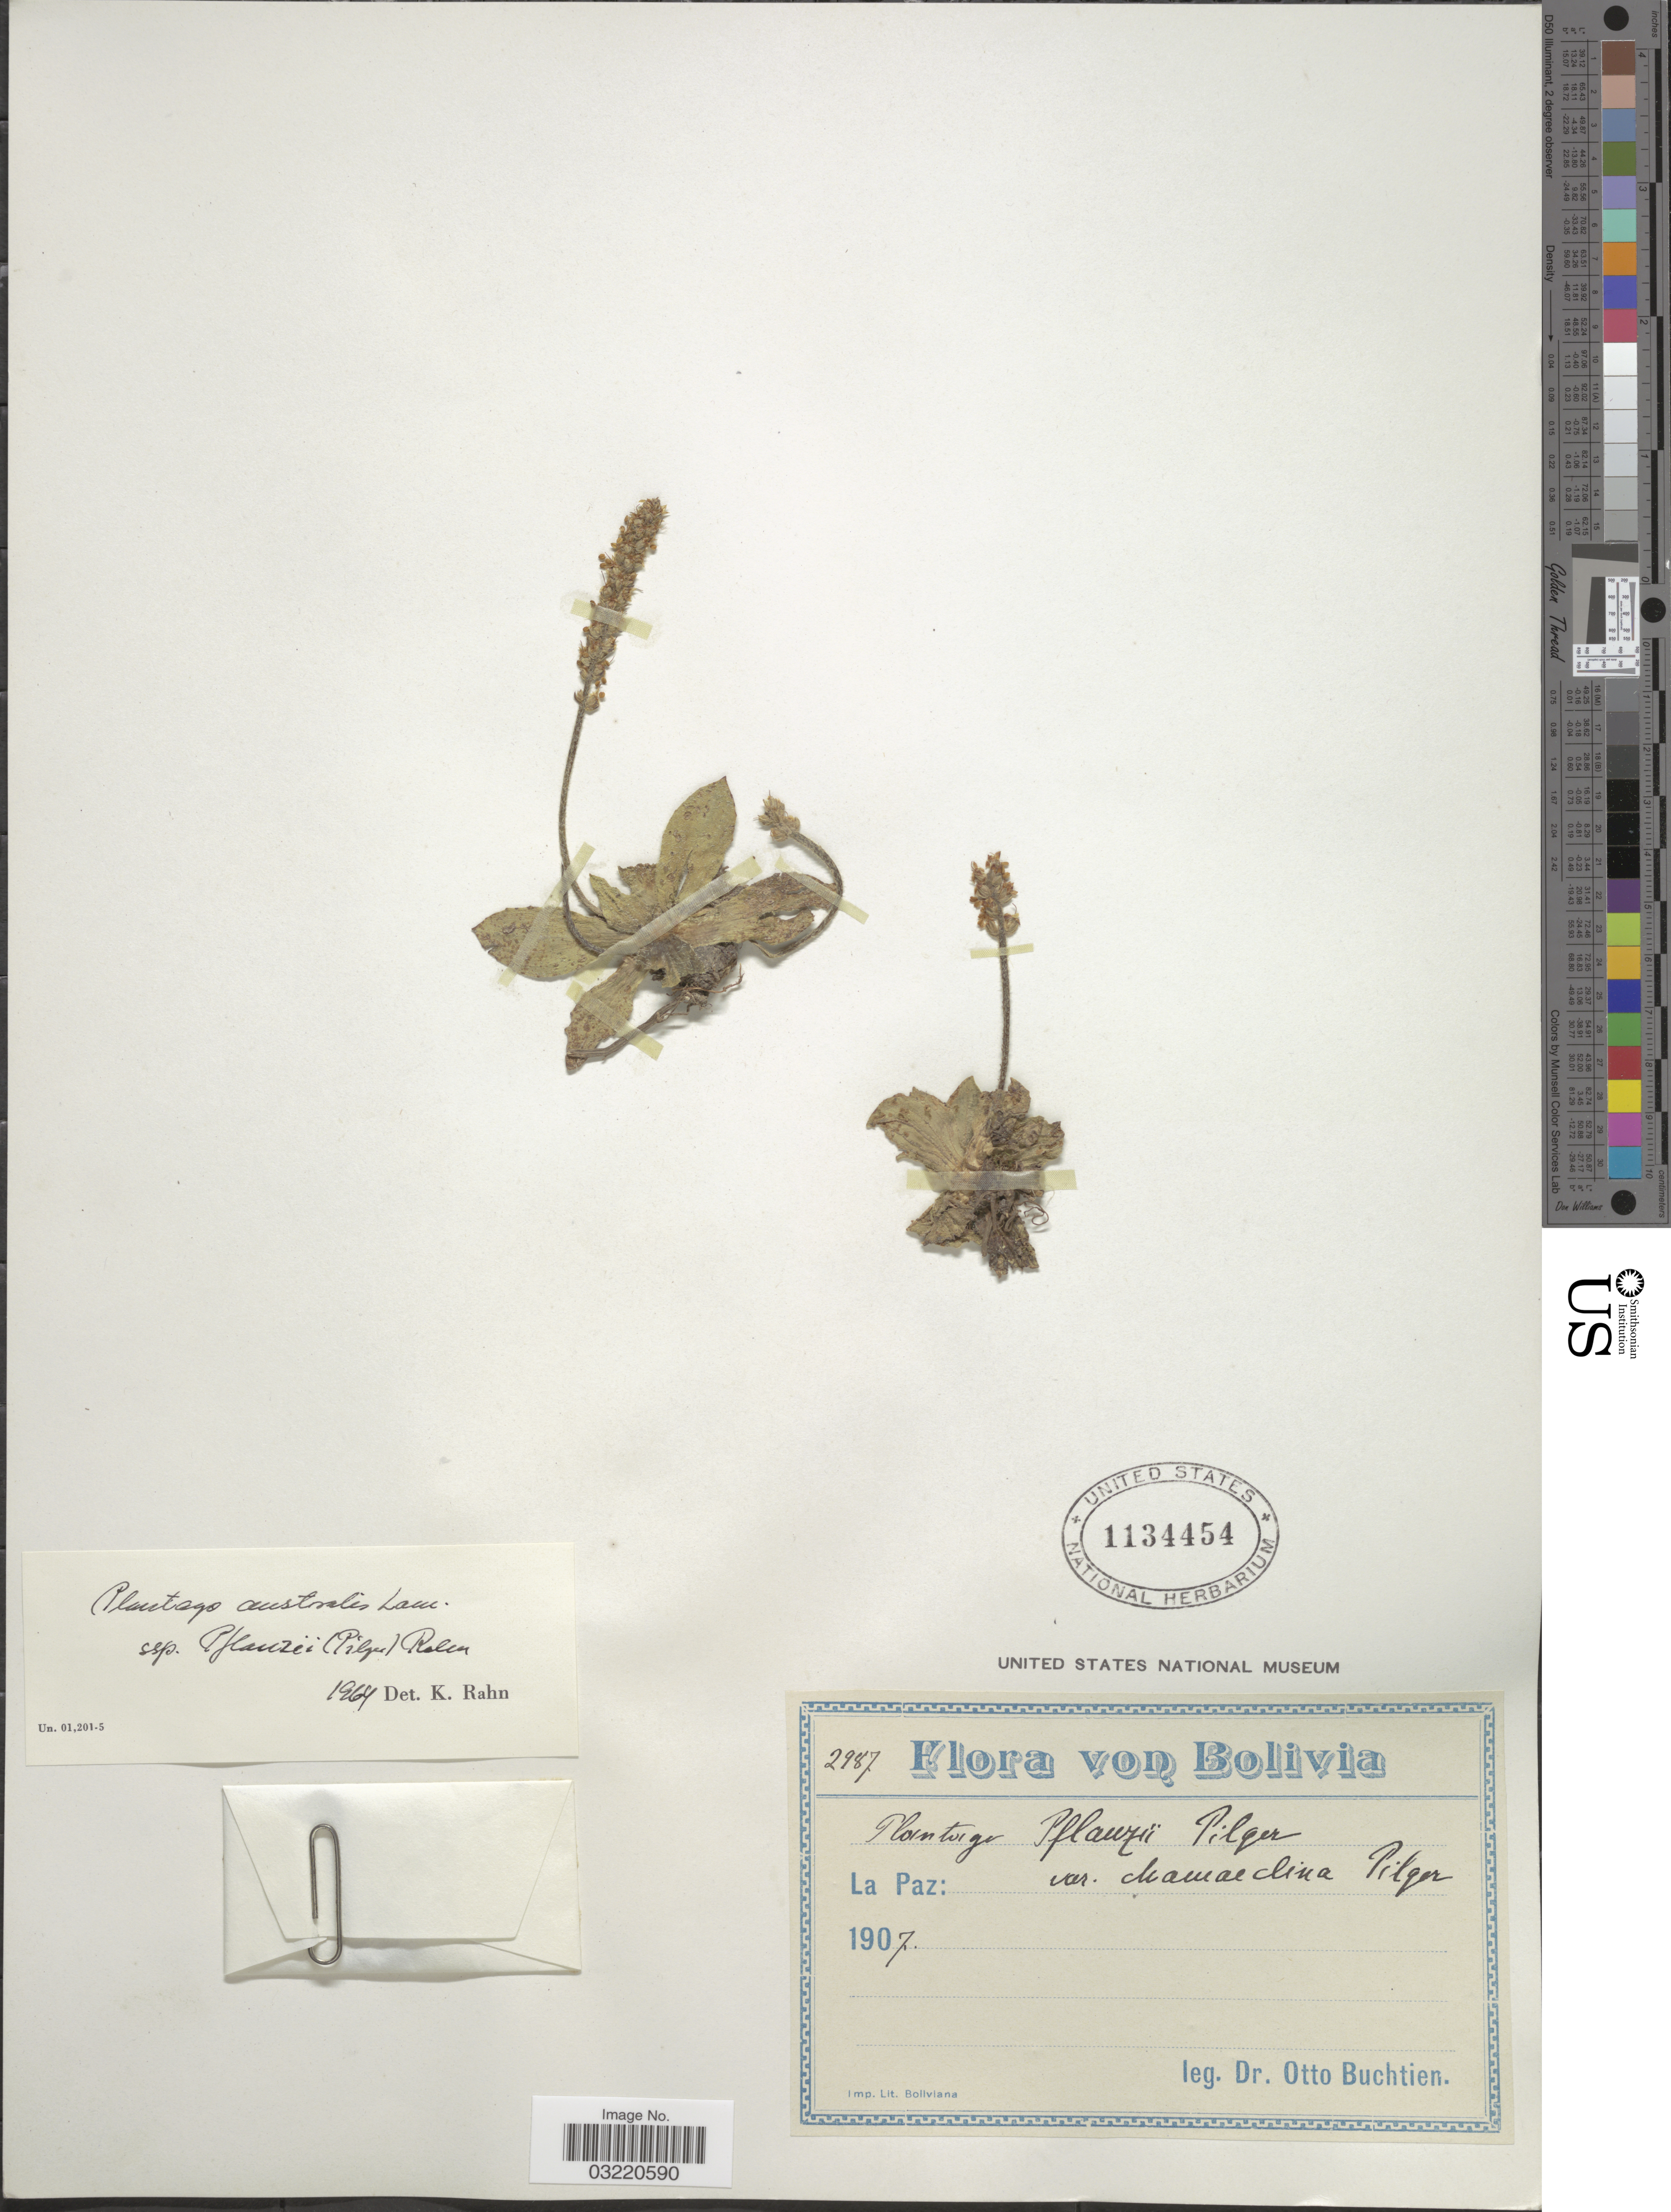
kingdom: Plantae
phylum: Tracheophyta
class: Magnoliopsida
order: Lamiales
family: Plantaginaceae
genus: Plantago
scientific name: Plantago pflanzii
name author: (Pilg.) Rahn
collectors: O. Buchtien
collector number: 2987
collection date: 1907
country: Bolivia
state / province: La Paz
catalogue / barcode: US 1134454